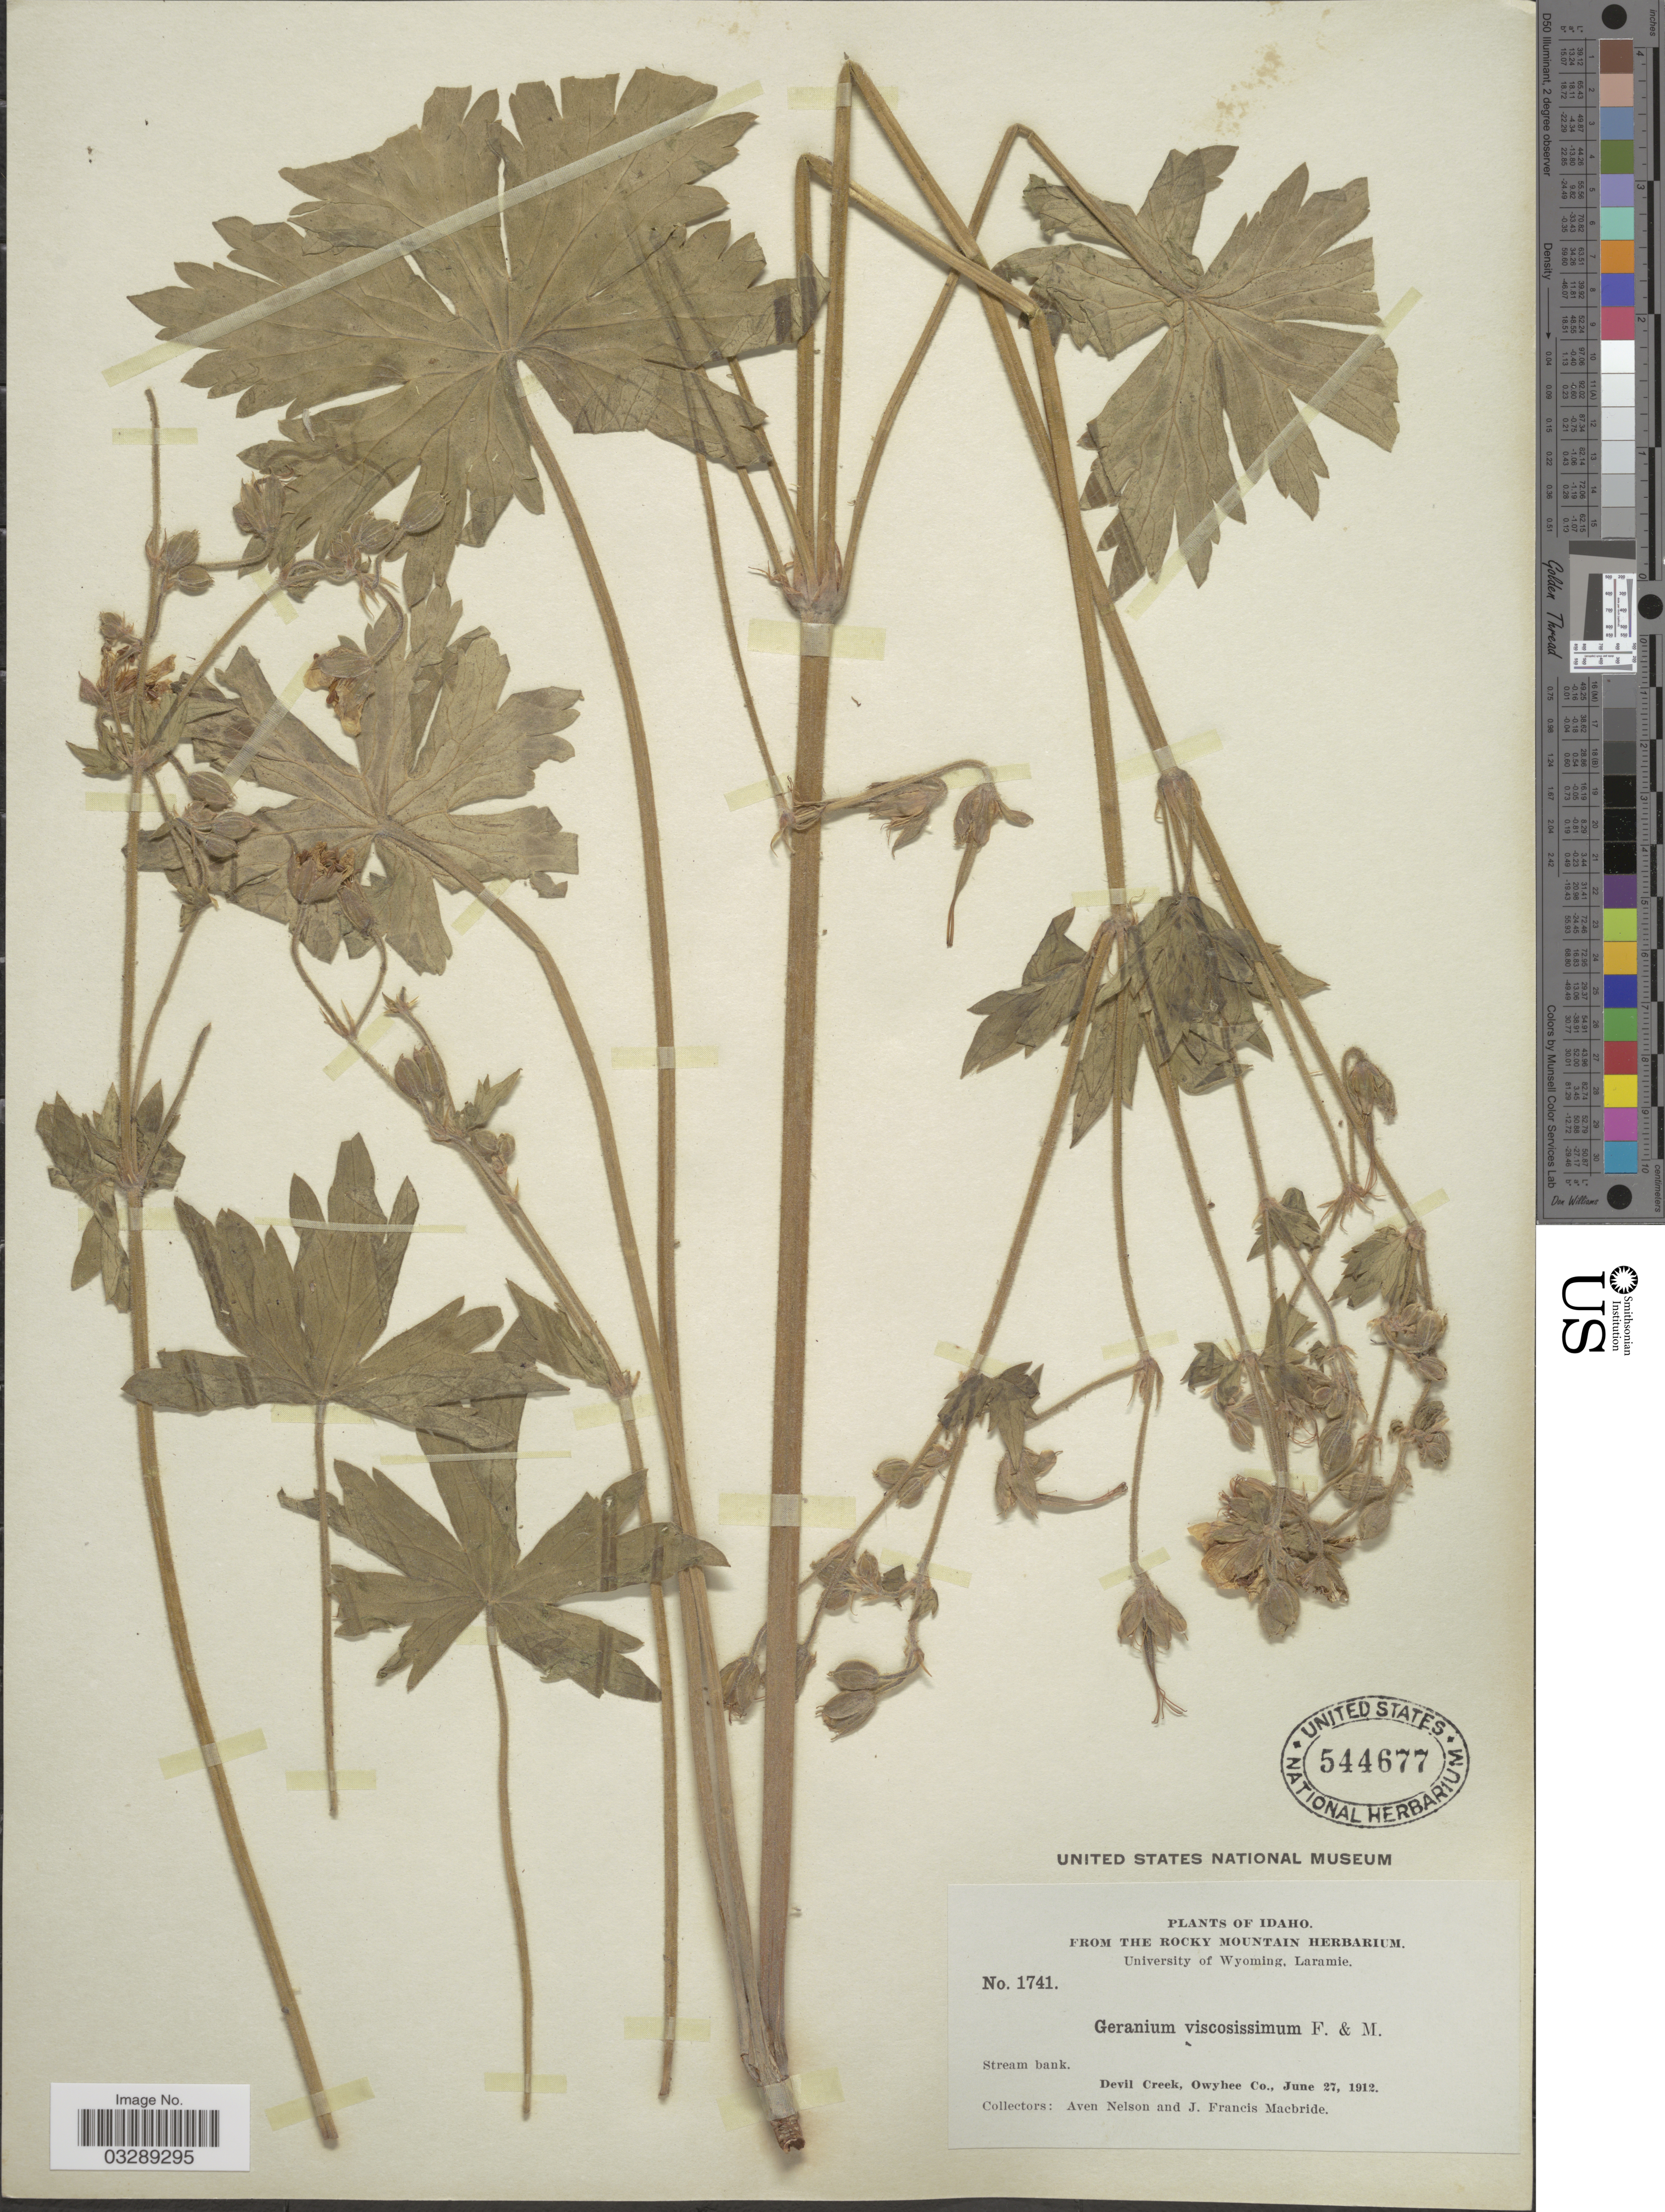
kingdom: Plantae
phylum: Tracheophyta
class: Magnoliopsida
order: Geraniales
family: Geraniaceae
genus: Geranium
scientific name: Geranium viscosissimum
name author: Fisch. & C.A. Mey.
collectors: A. Nelson & J. F. Macbride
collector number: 1741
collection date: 1912-06-27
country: United States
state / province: Idaho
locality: Devil Creek, Owyhee Co.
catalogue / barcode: US 544677